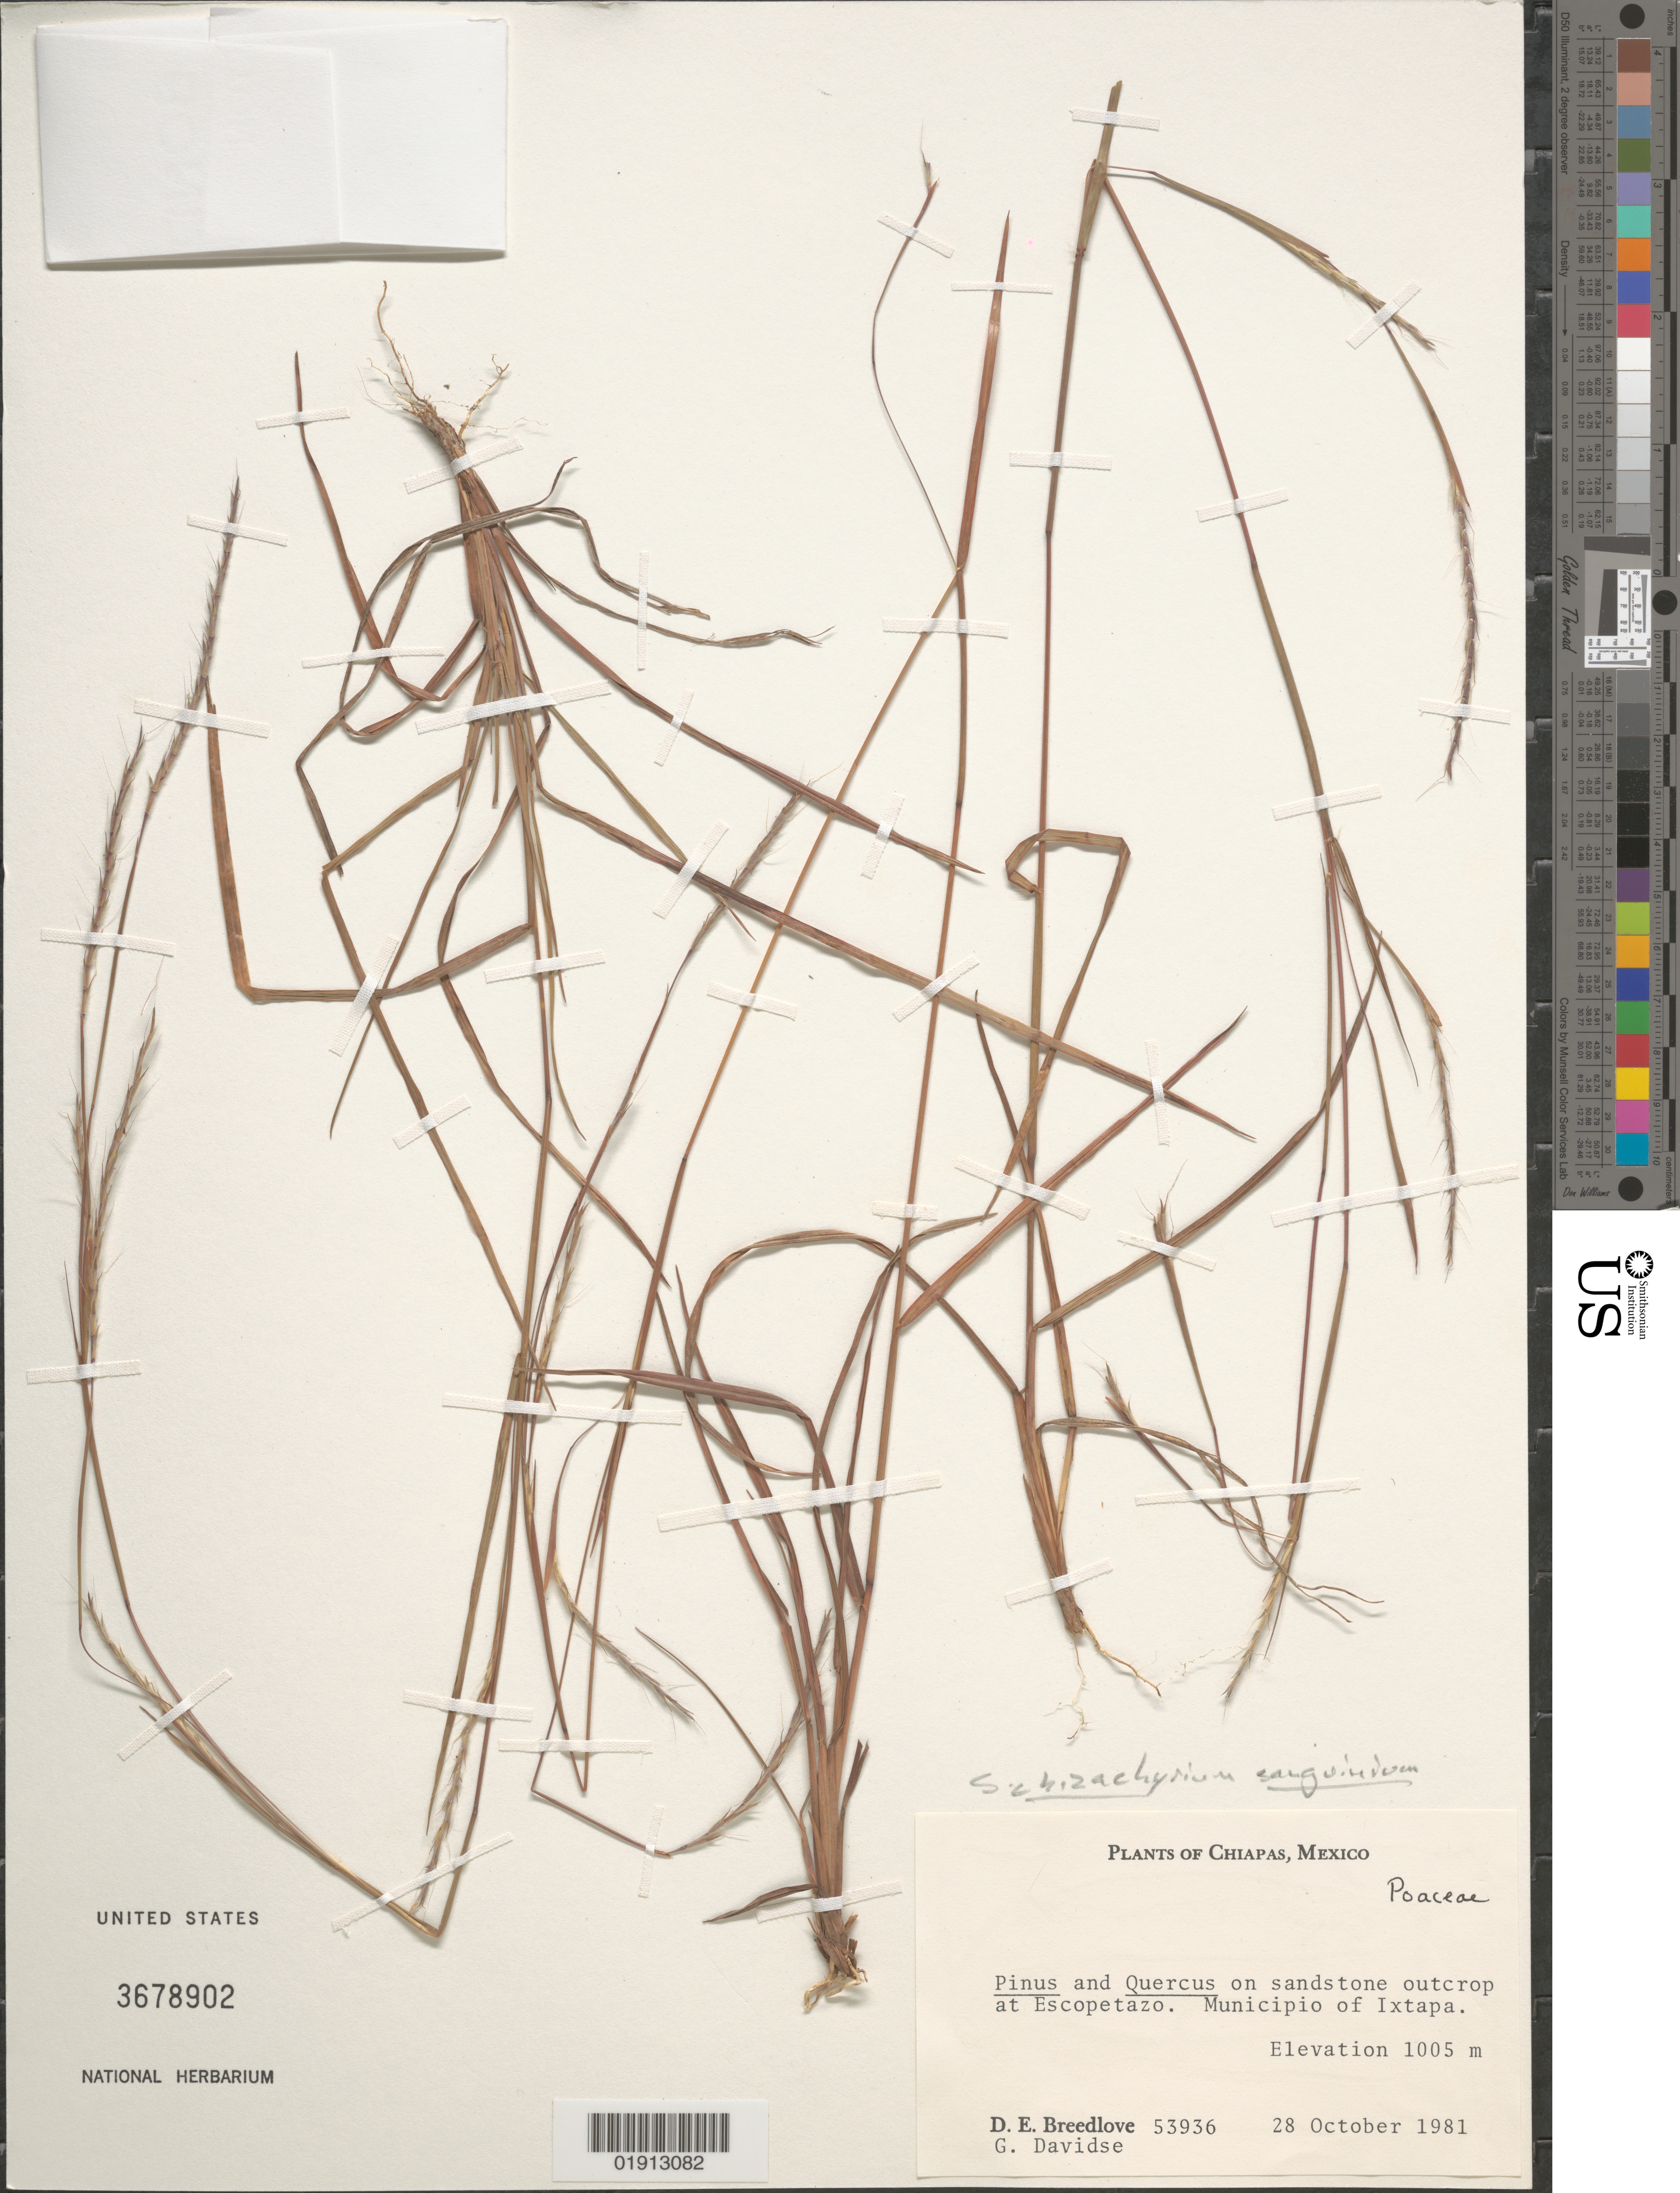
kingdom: Plantae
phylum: Tracheophyta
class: Liliopsida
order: Poales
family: Poaceae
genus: Schizachyrium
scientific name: Schizachyrium sanguineum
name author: (Retz.) Alston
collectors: D. E. Breedlove & G. Davidse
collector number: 53936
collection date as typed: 28 October 1981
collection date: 1981-10-28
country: Mexico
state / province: Chiapas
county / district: Ixtapa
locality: On sandstone outcrop at Escopetazo.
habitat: On sandstone outcrop.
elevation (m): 1005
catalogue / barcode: US 3678902